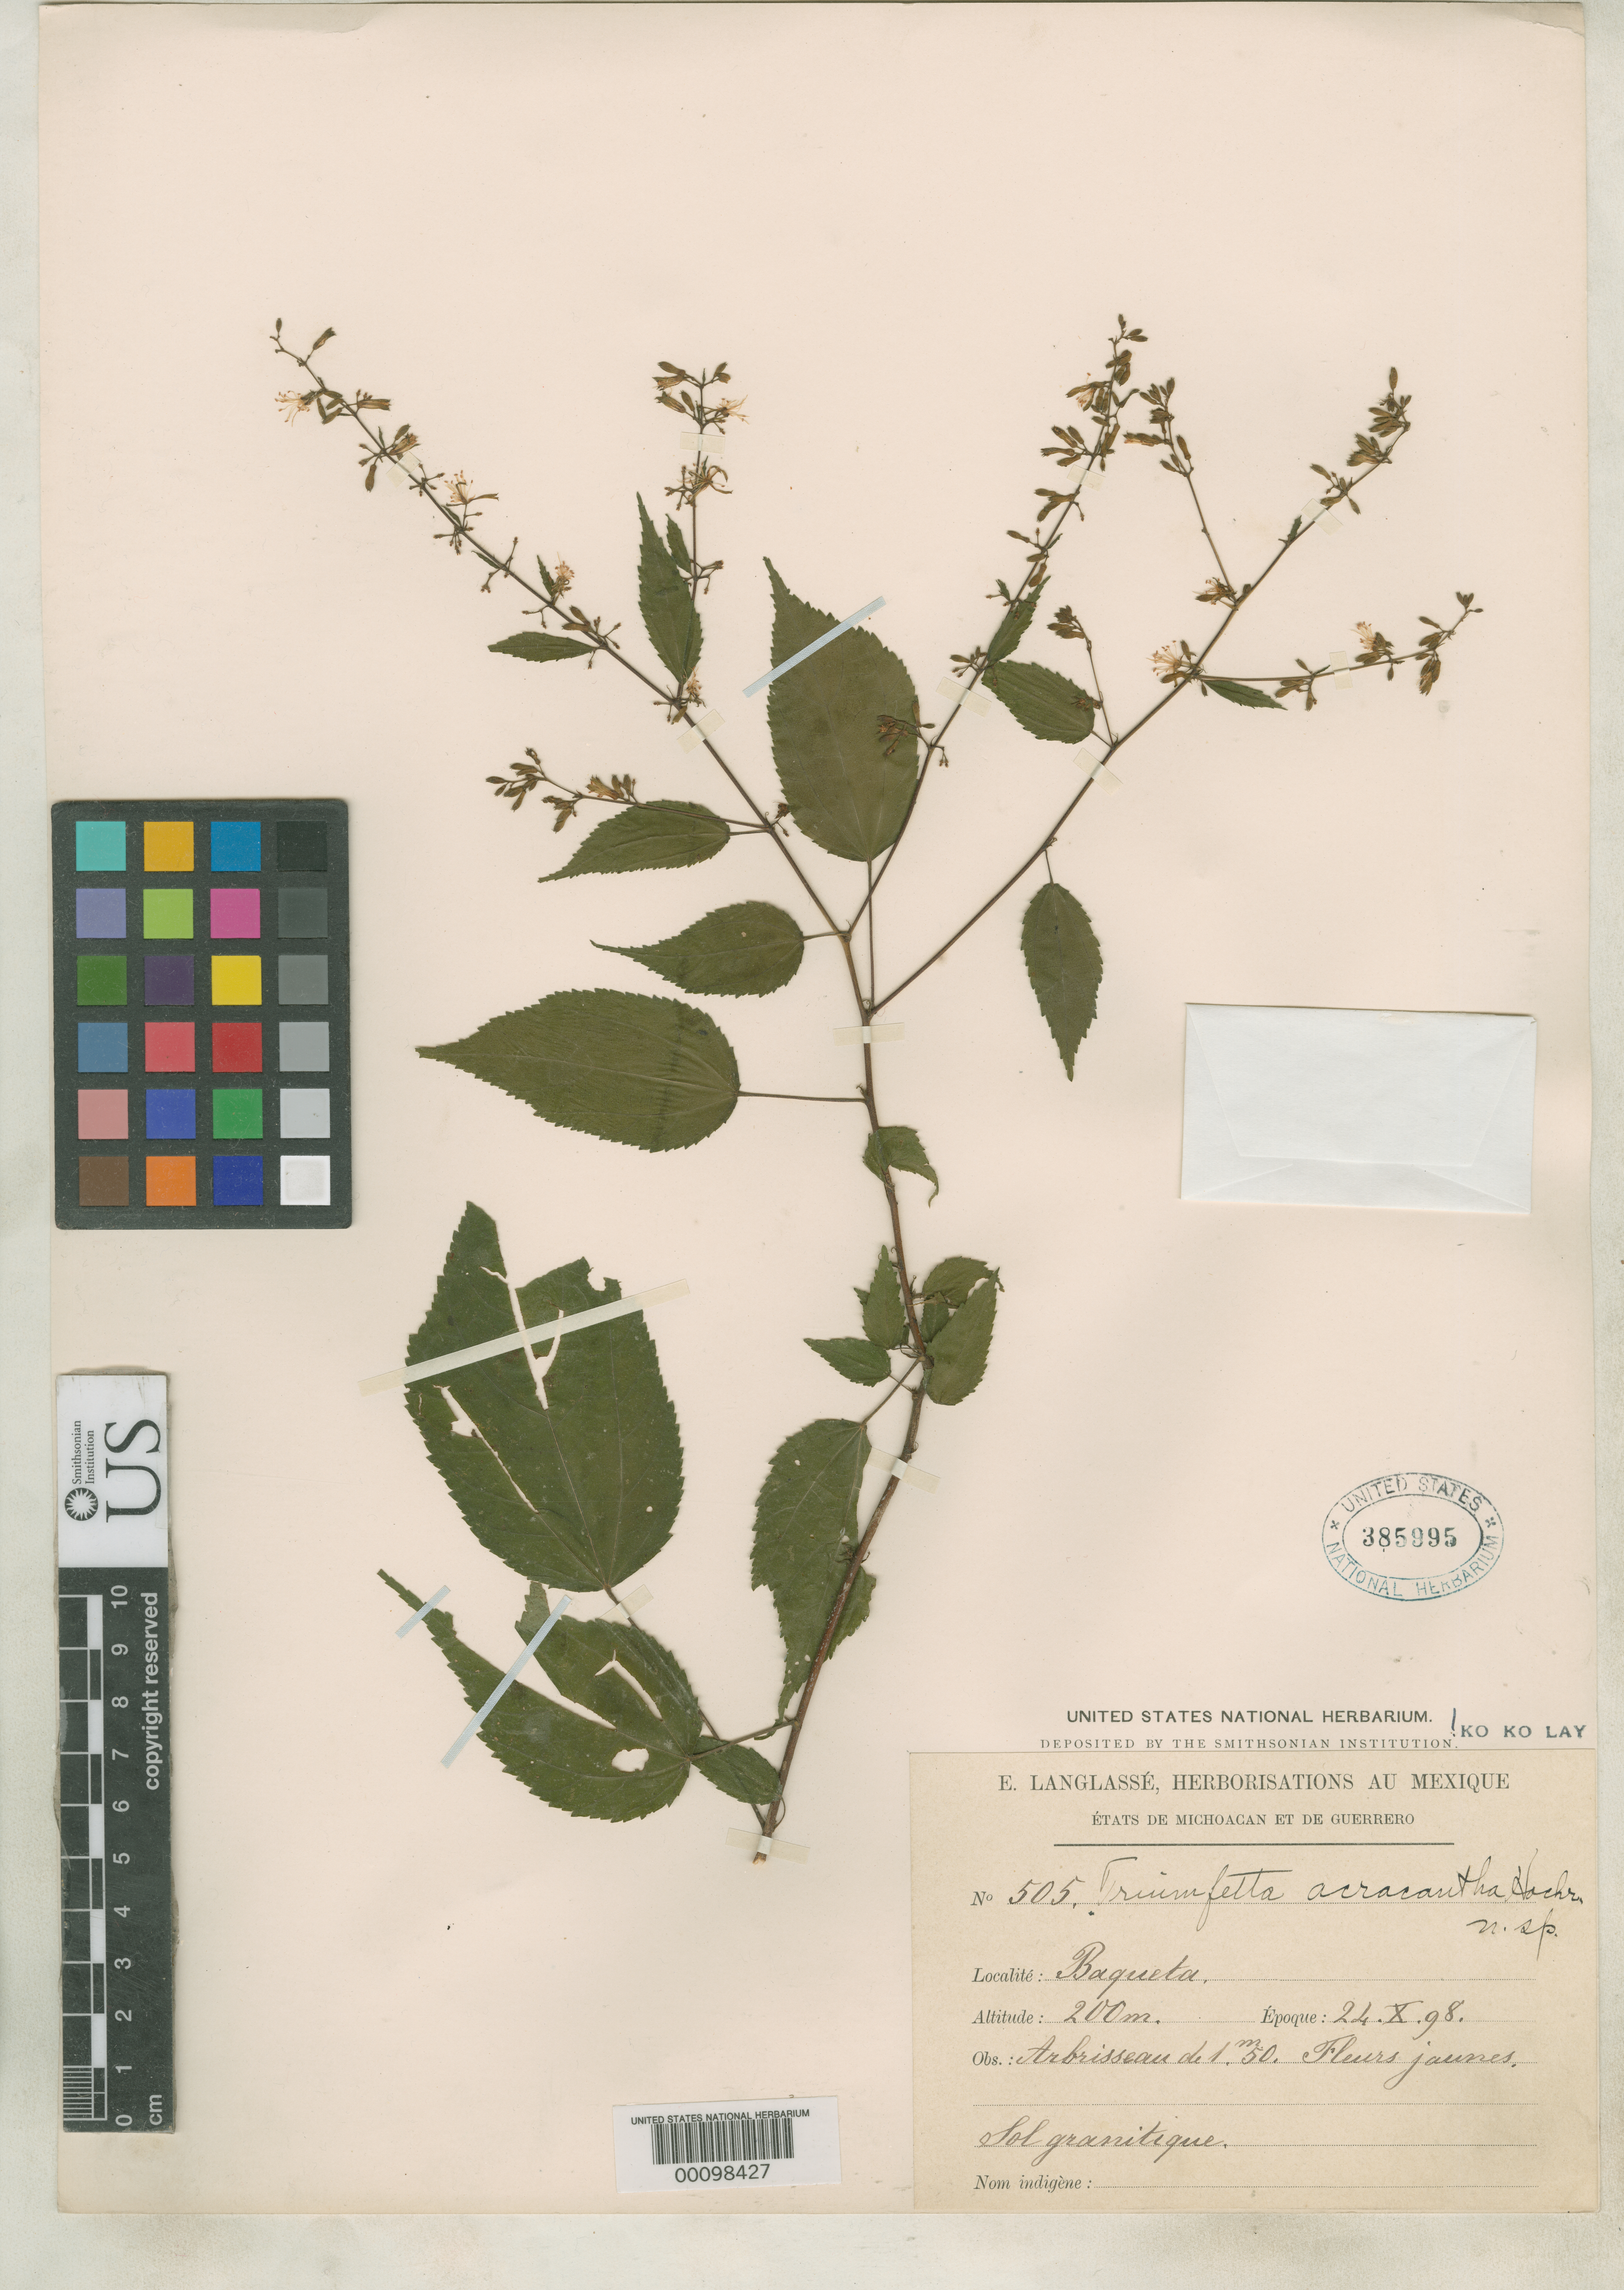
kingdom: Plantae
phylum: Tracheophyta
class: Magnoliopsida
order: Malvales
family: Malvaceae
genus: Triumfetta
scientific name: Triumfetta acracantha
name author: Hochr.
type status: Isotype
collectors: E. Langlassé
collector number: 505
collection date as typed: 24 Oct 1898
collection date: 1898-10-24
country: Mexico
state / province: Guerrero / Michoacán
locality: Baqueta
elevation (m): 200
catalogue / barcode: US 385995